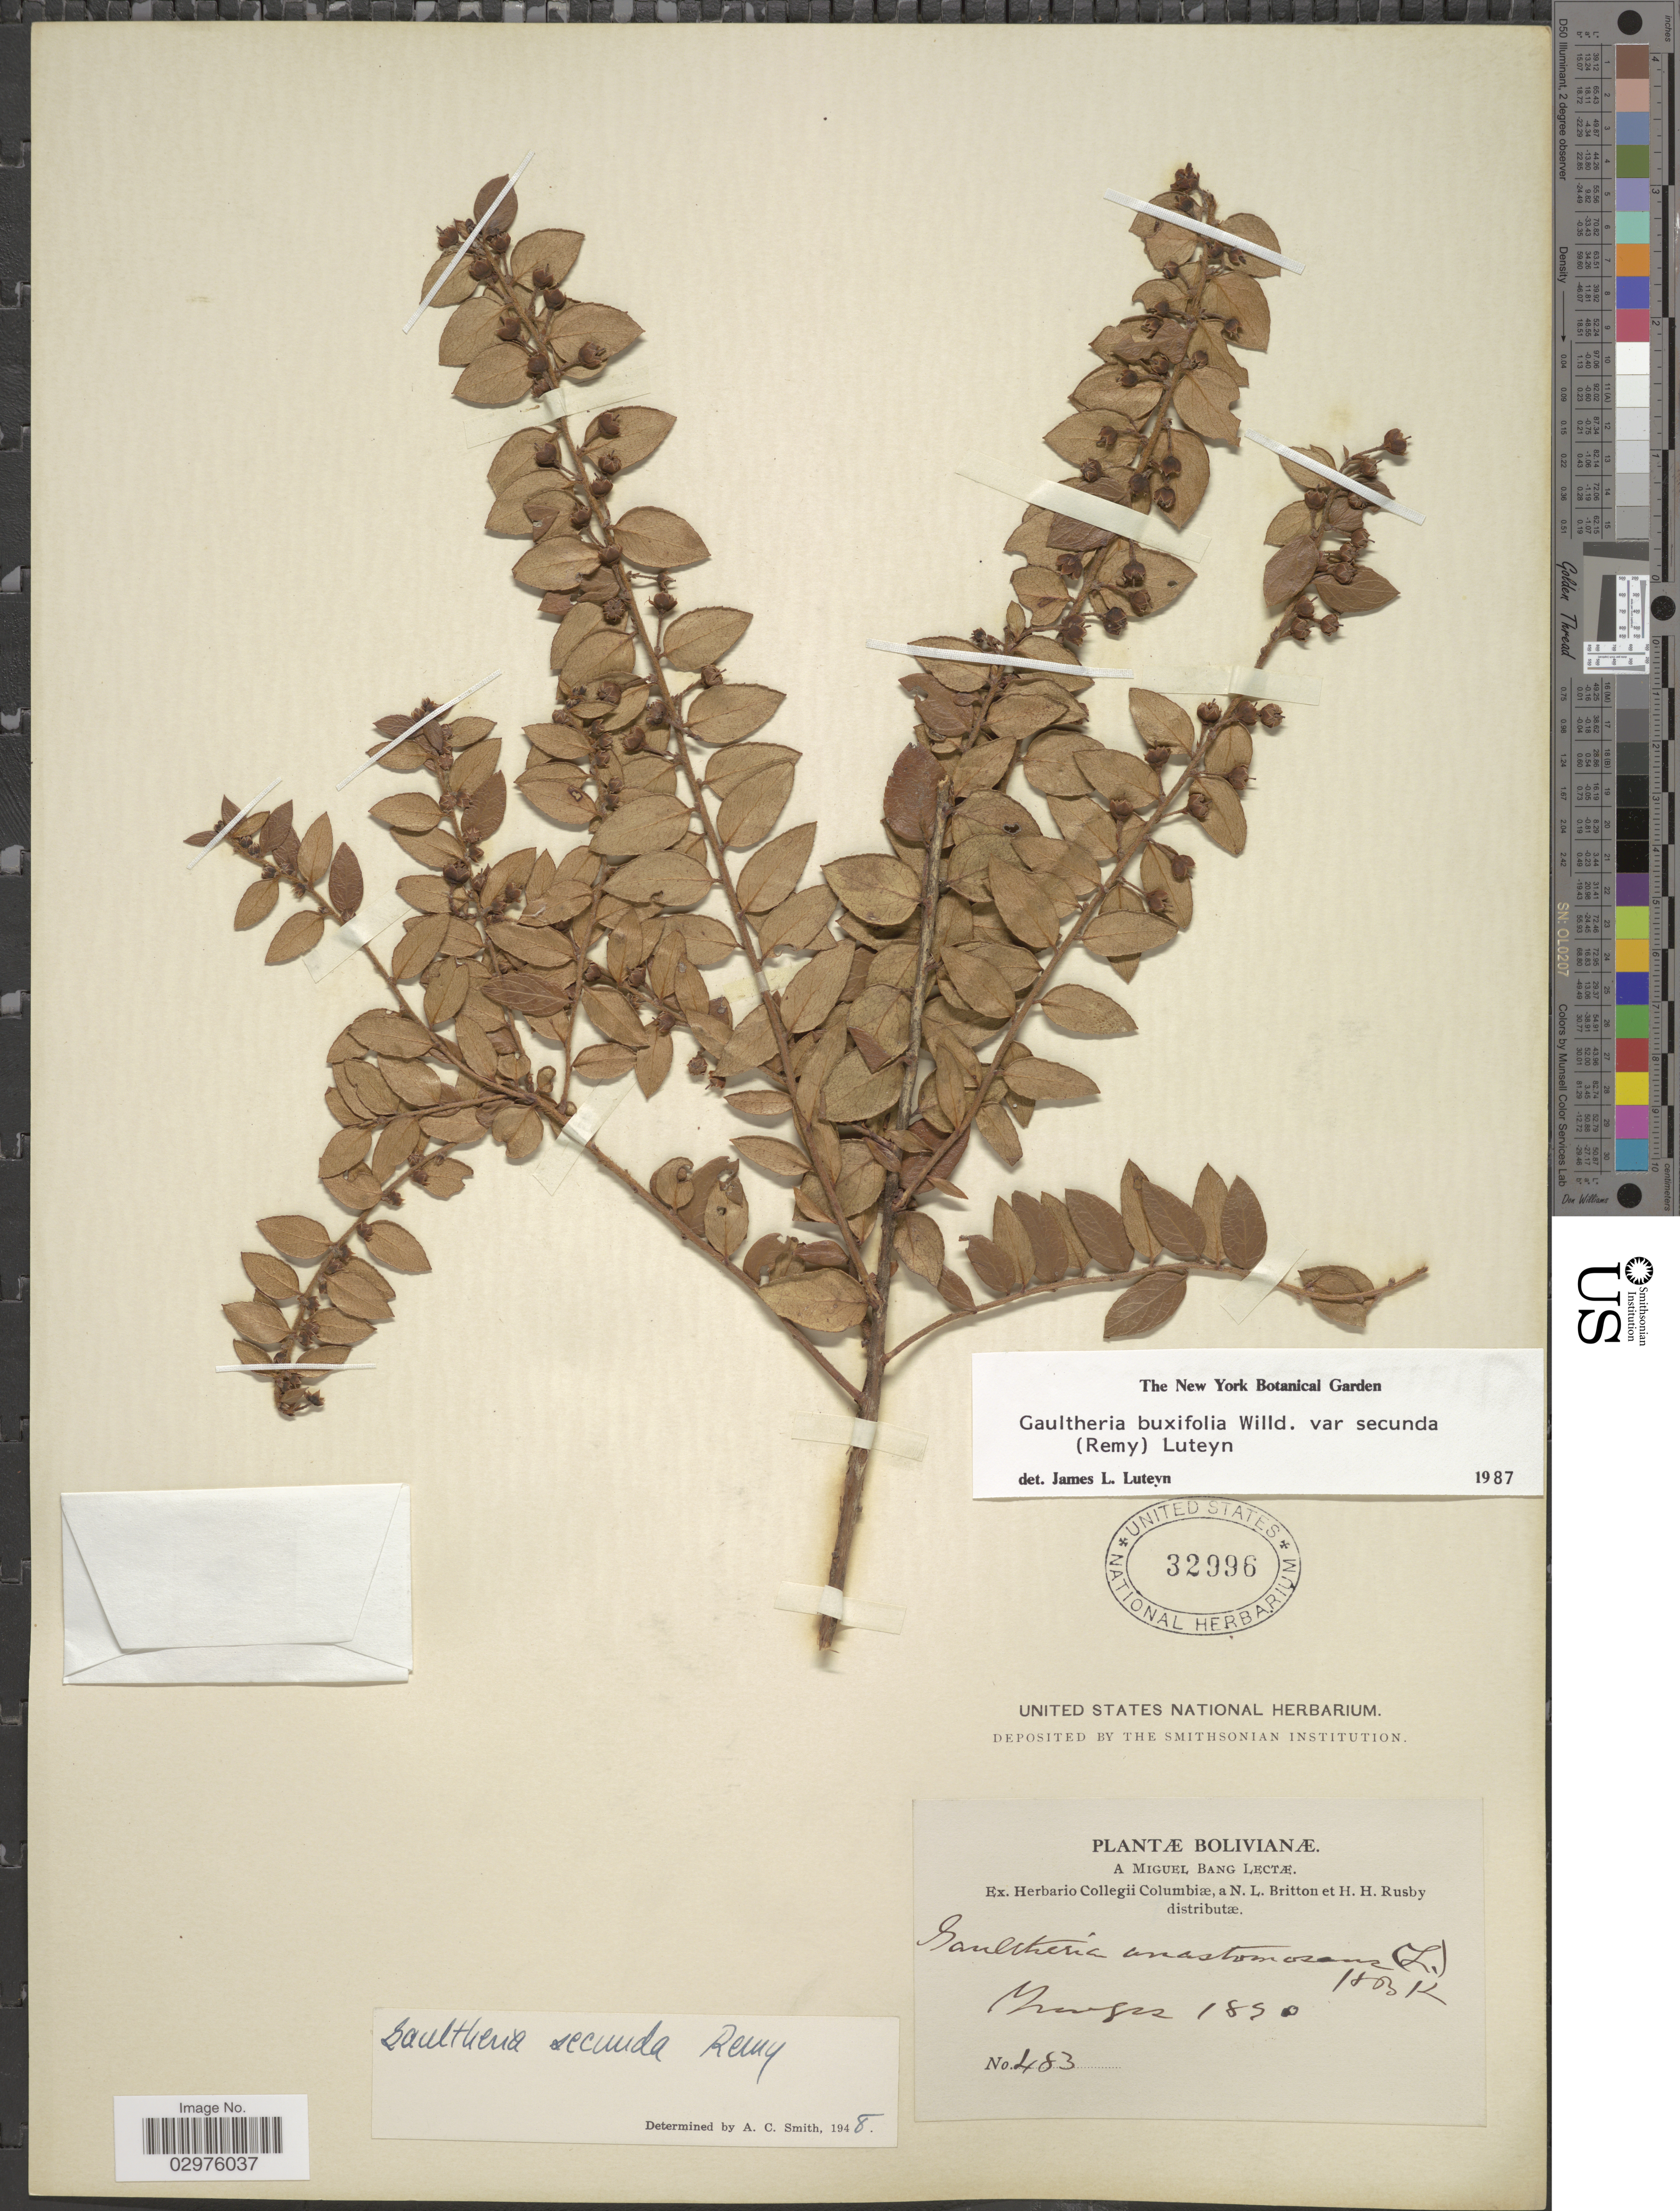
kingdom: Plantae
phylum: Tracheophyta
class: Magnoliopsida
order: Ericales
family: Ericaceae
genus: Gaultheria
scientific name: Gaultheria buxifolia var. secunda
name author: (J. Rémy) Luteyn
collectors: M. Bang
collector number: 483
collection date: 1890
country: Bolivia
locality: Yungas.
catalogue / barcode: US 32996